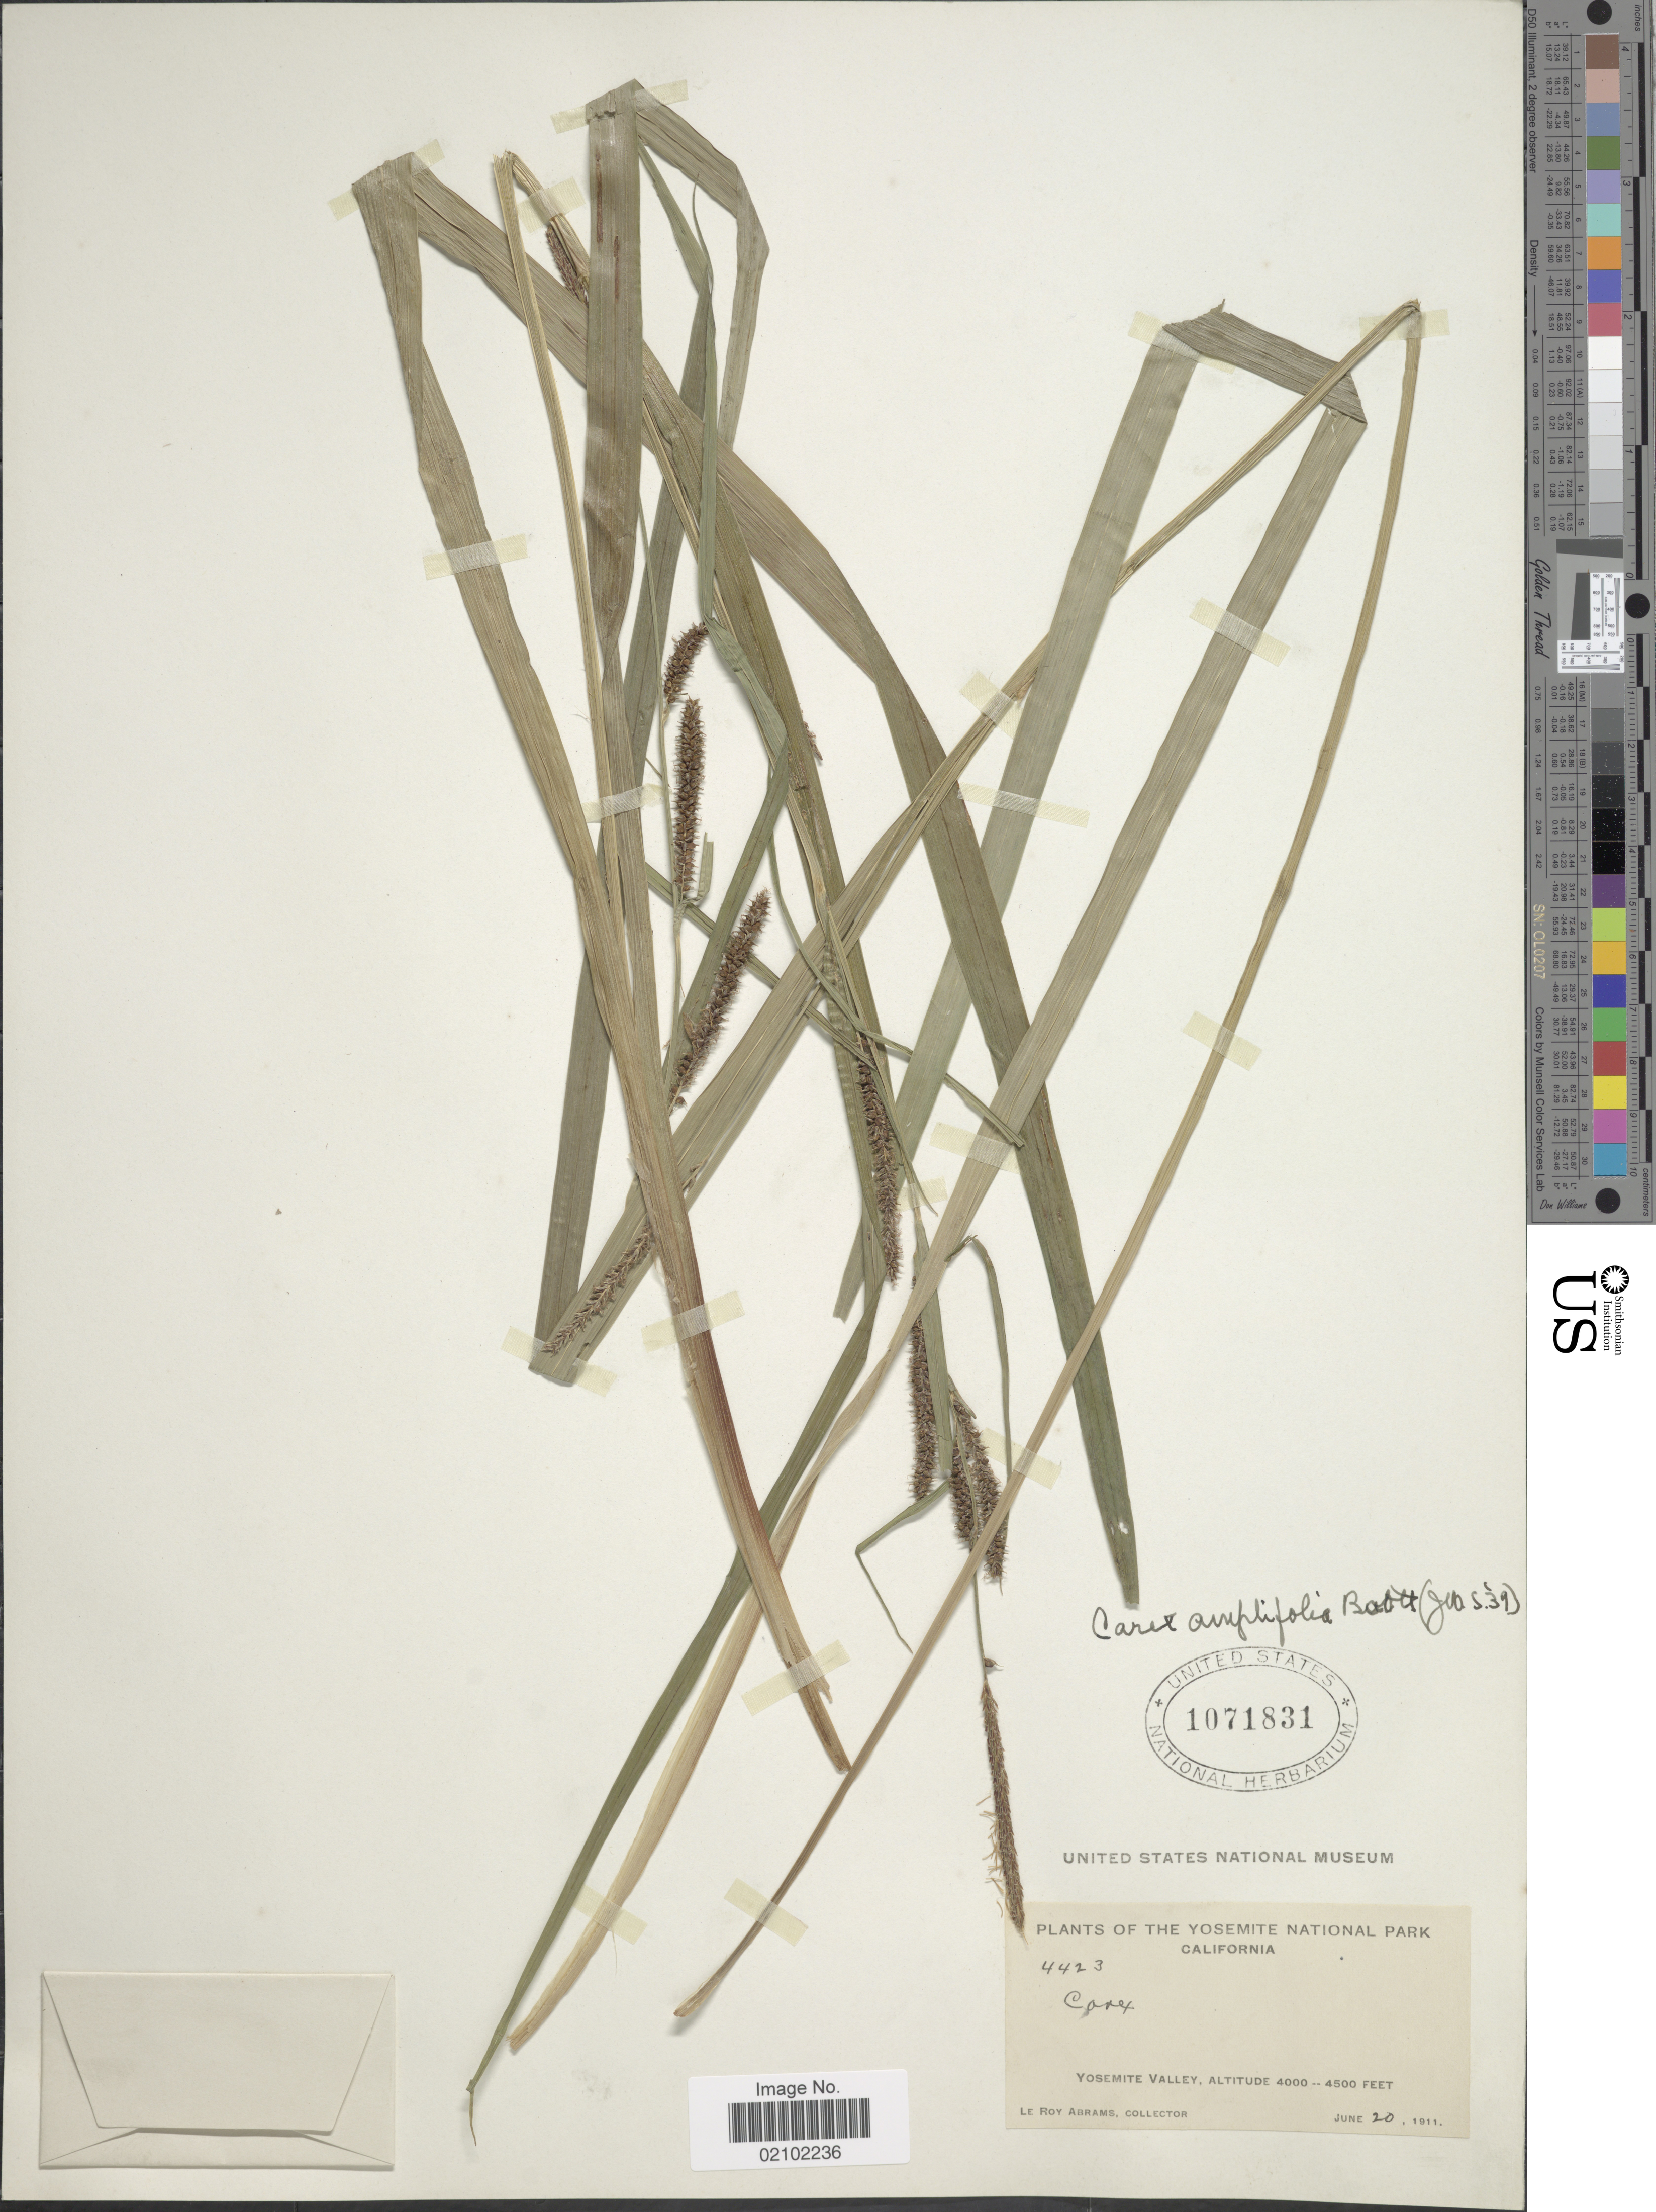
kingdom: Plantae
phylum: Tracheophyta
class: Liliopsida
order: Poales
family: Cyperaceae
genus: Carex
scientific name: Carex amplifolia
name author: Boott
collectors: L. Abrams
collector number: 4423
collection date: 1911-06-20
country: United States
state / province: California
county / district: Mariposa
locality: Yosemite National Park, Yosemite Valley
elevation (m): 1219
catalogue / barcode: US 1071831